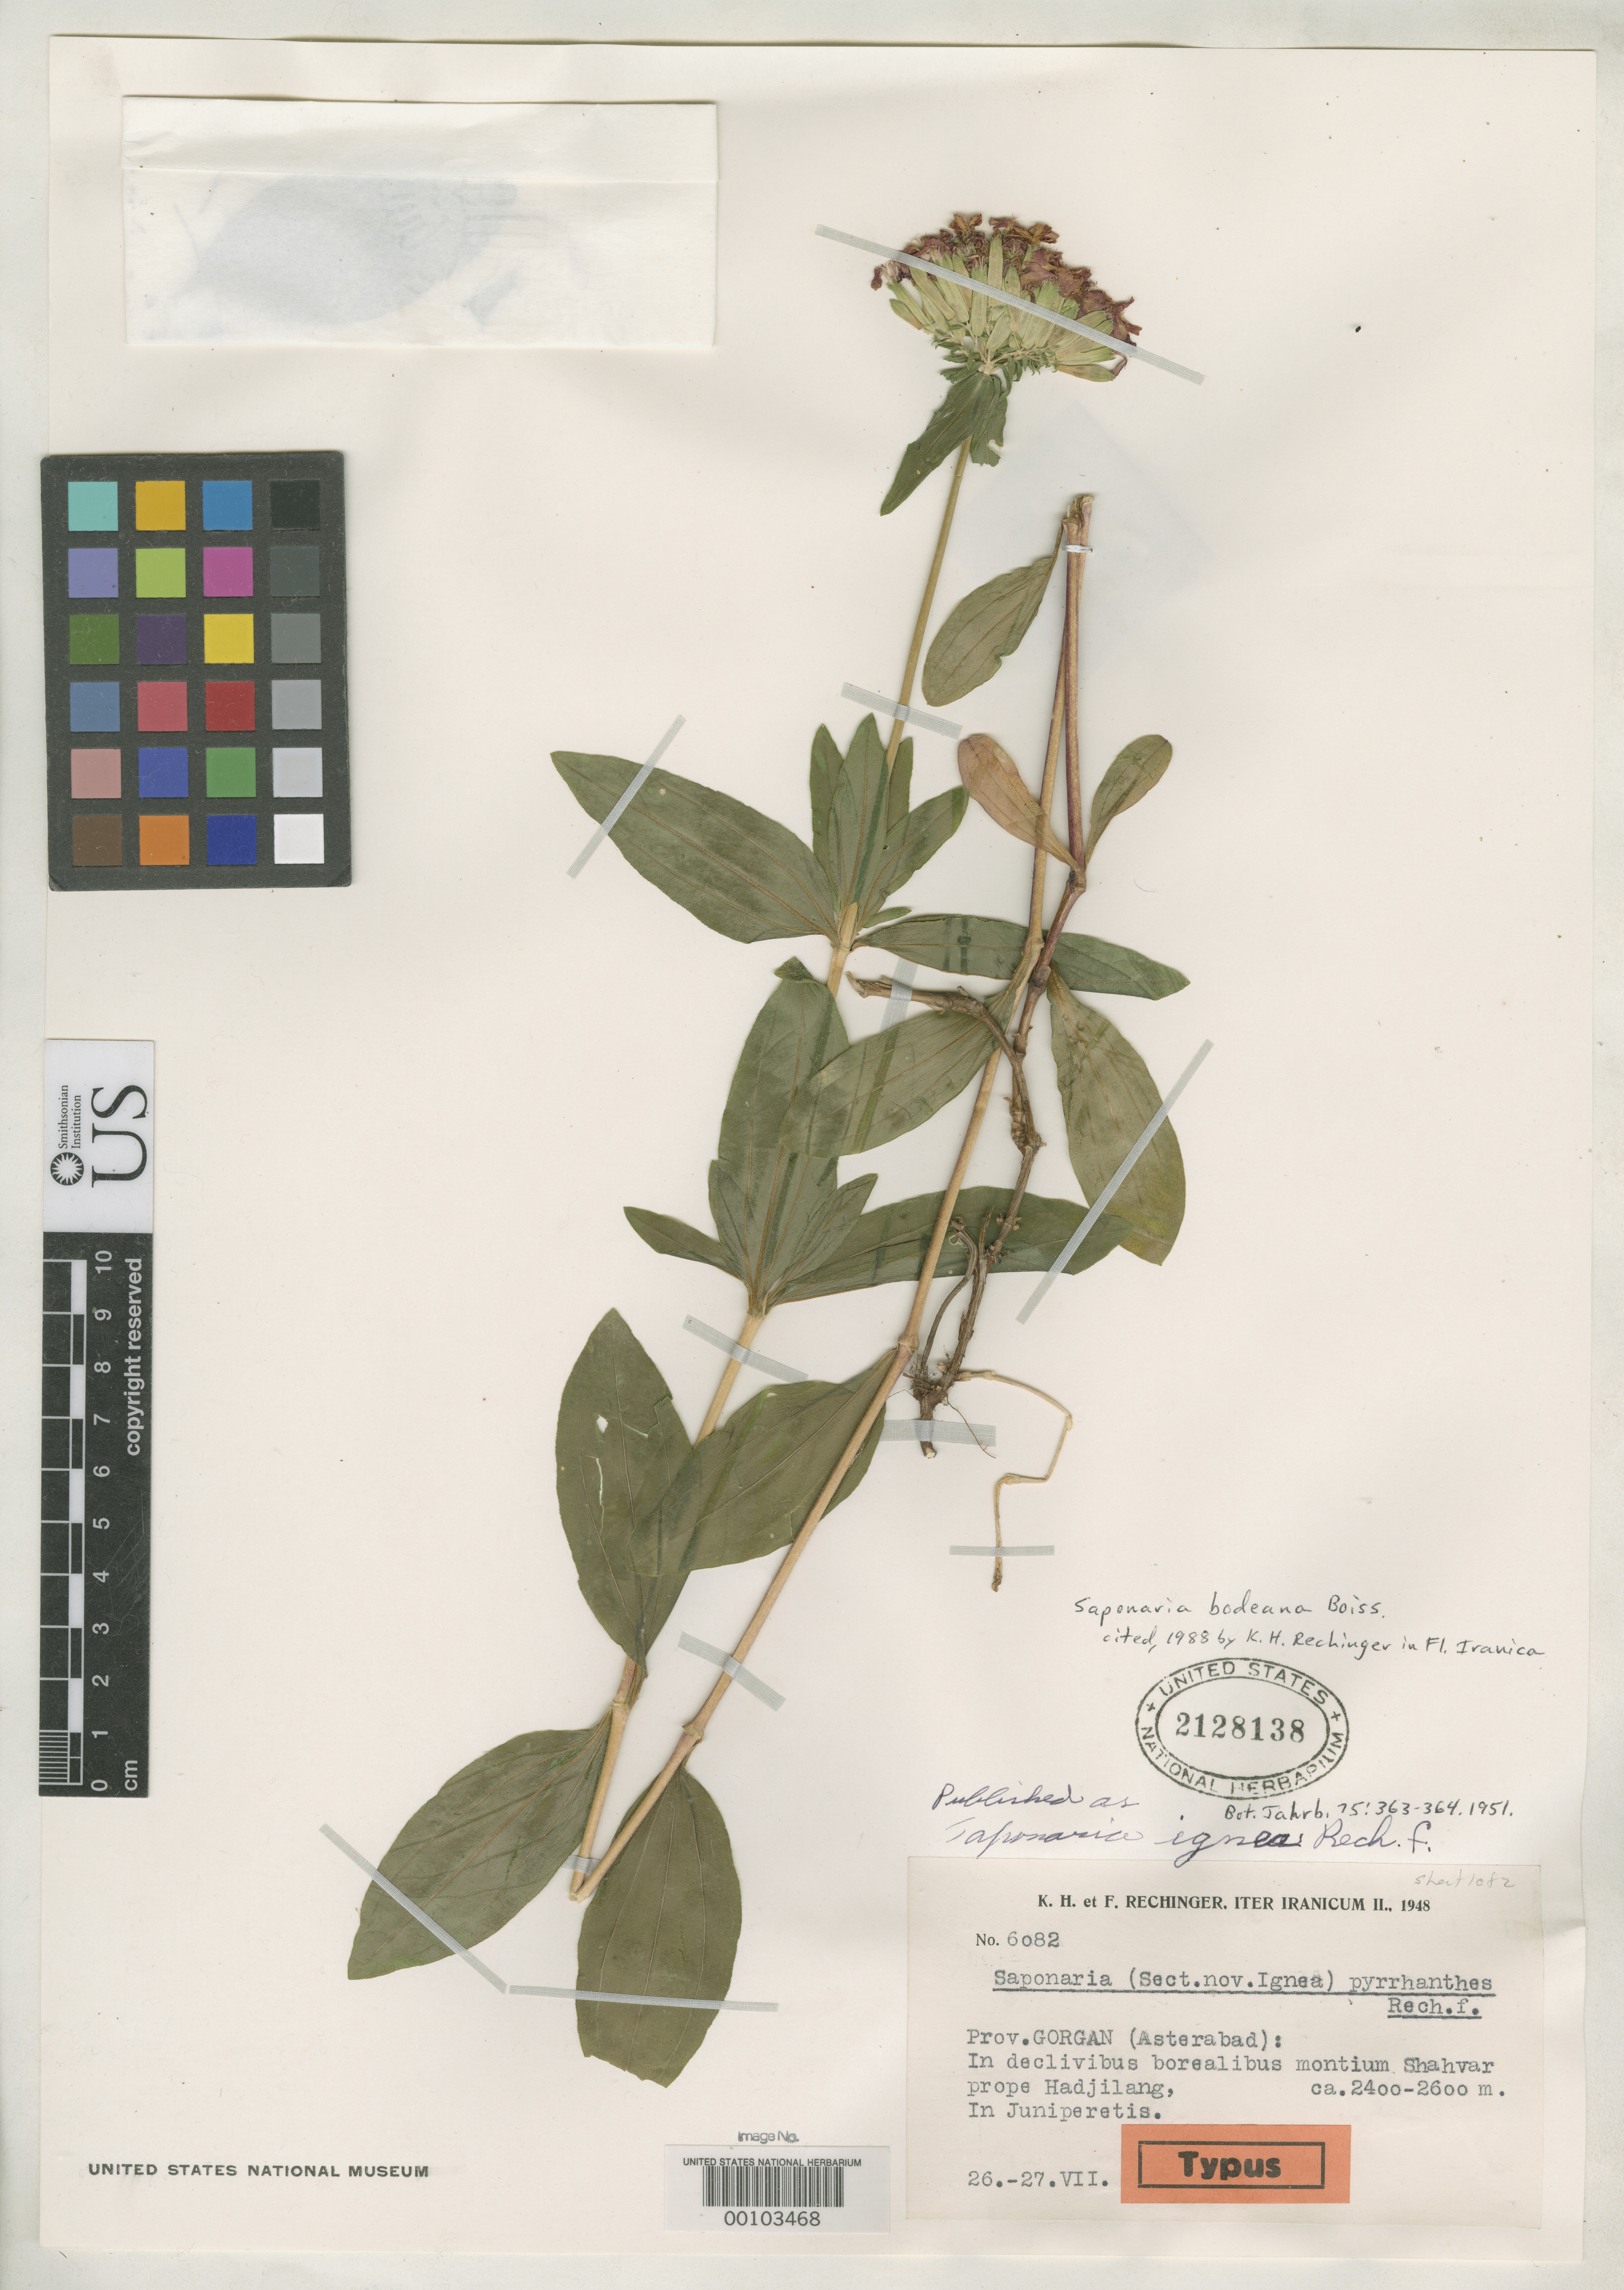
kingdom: Plantae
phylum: Tracheophyta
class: Magnoliopsida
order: Caryophyllales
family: Caryophyllaceae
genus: Saponaria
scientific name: Saponaria ignea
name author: Rech. f.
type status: Isotype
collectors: K. H. Rechinger & F. Rechinger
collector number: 6082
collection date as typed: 26 Jul 1948 to 27 Jul 1948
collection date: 1948-07-26/1948-07-27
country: Iran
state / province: Mazandaran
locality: Gorgan, Montium Shahvar prope Hadjilang.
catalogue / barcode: US 2128138